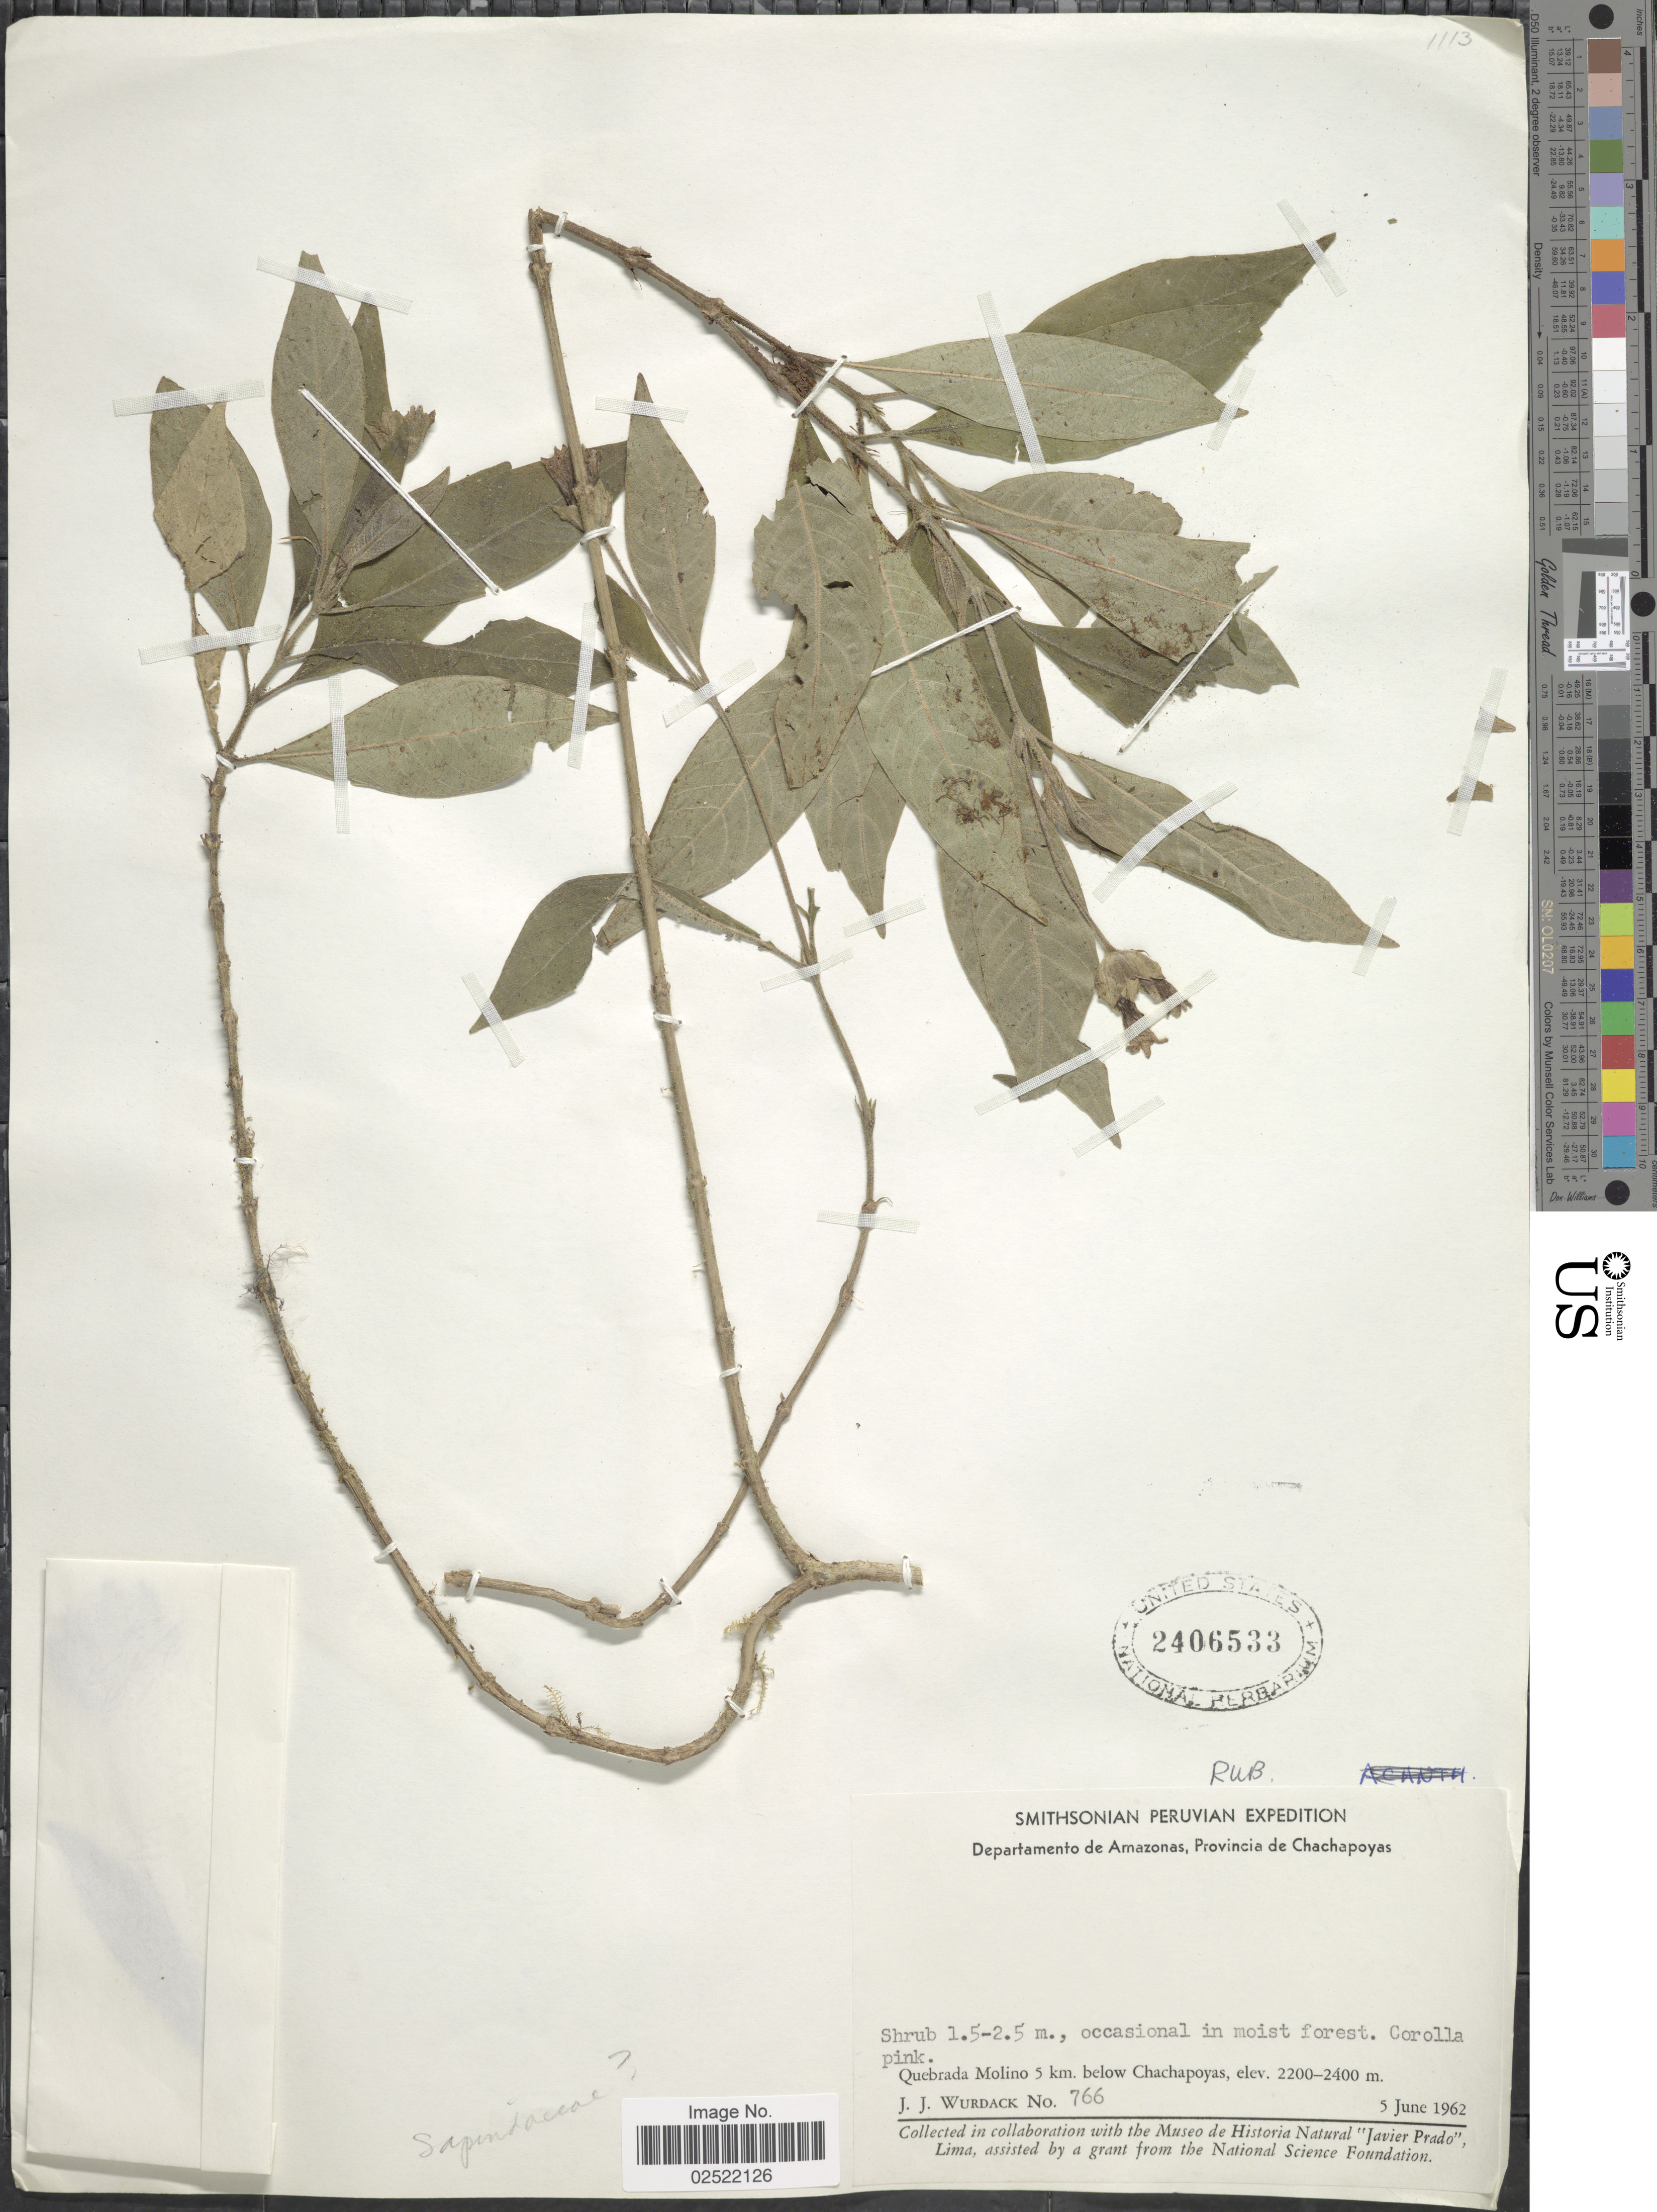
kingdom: Plantae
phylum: Tracheophyta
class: Magnoliopsida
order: Gentianales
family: Rubiaceae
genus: Psychotria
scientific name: Psychotria sp.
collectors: J. J. Wurdack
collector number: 766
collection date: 1962-06-05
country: Peru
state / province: Amazonas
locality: Departamento de Amazonas, Provincia de Chachapoyas. Quebrada Molino 5 km. below Chachapoyas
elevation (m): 2200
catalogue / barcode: US 2406533